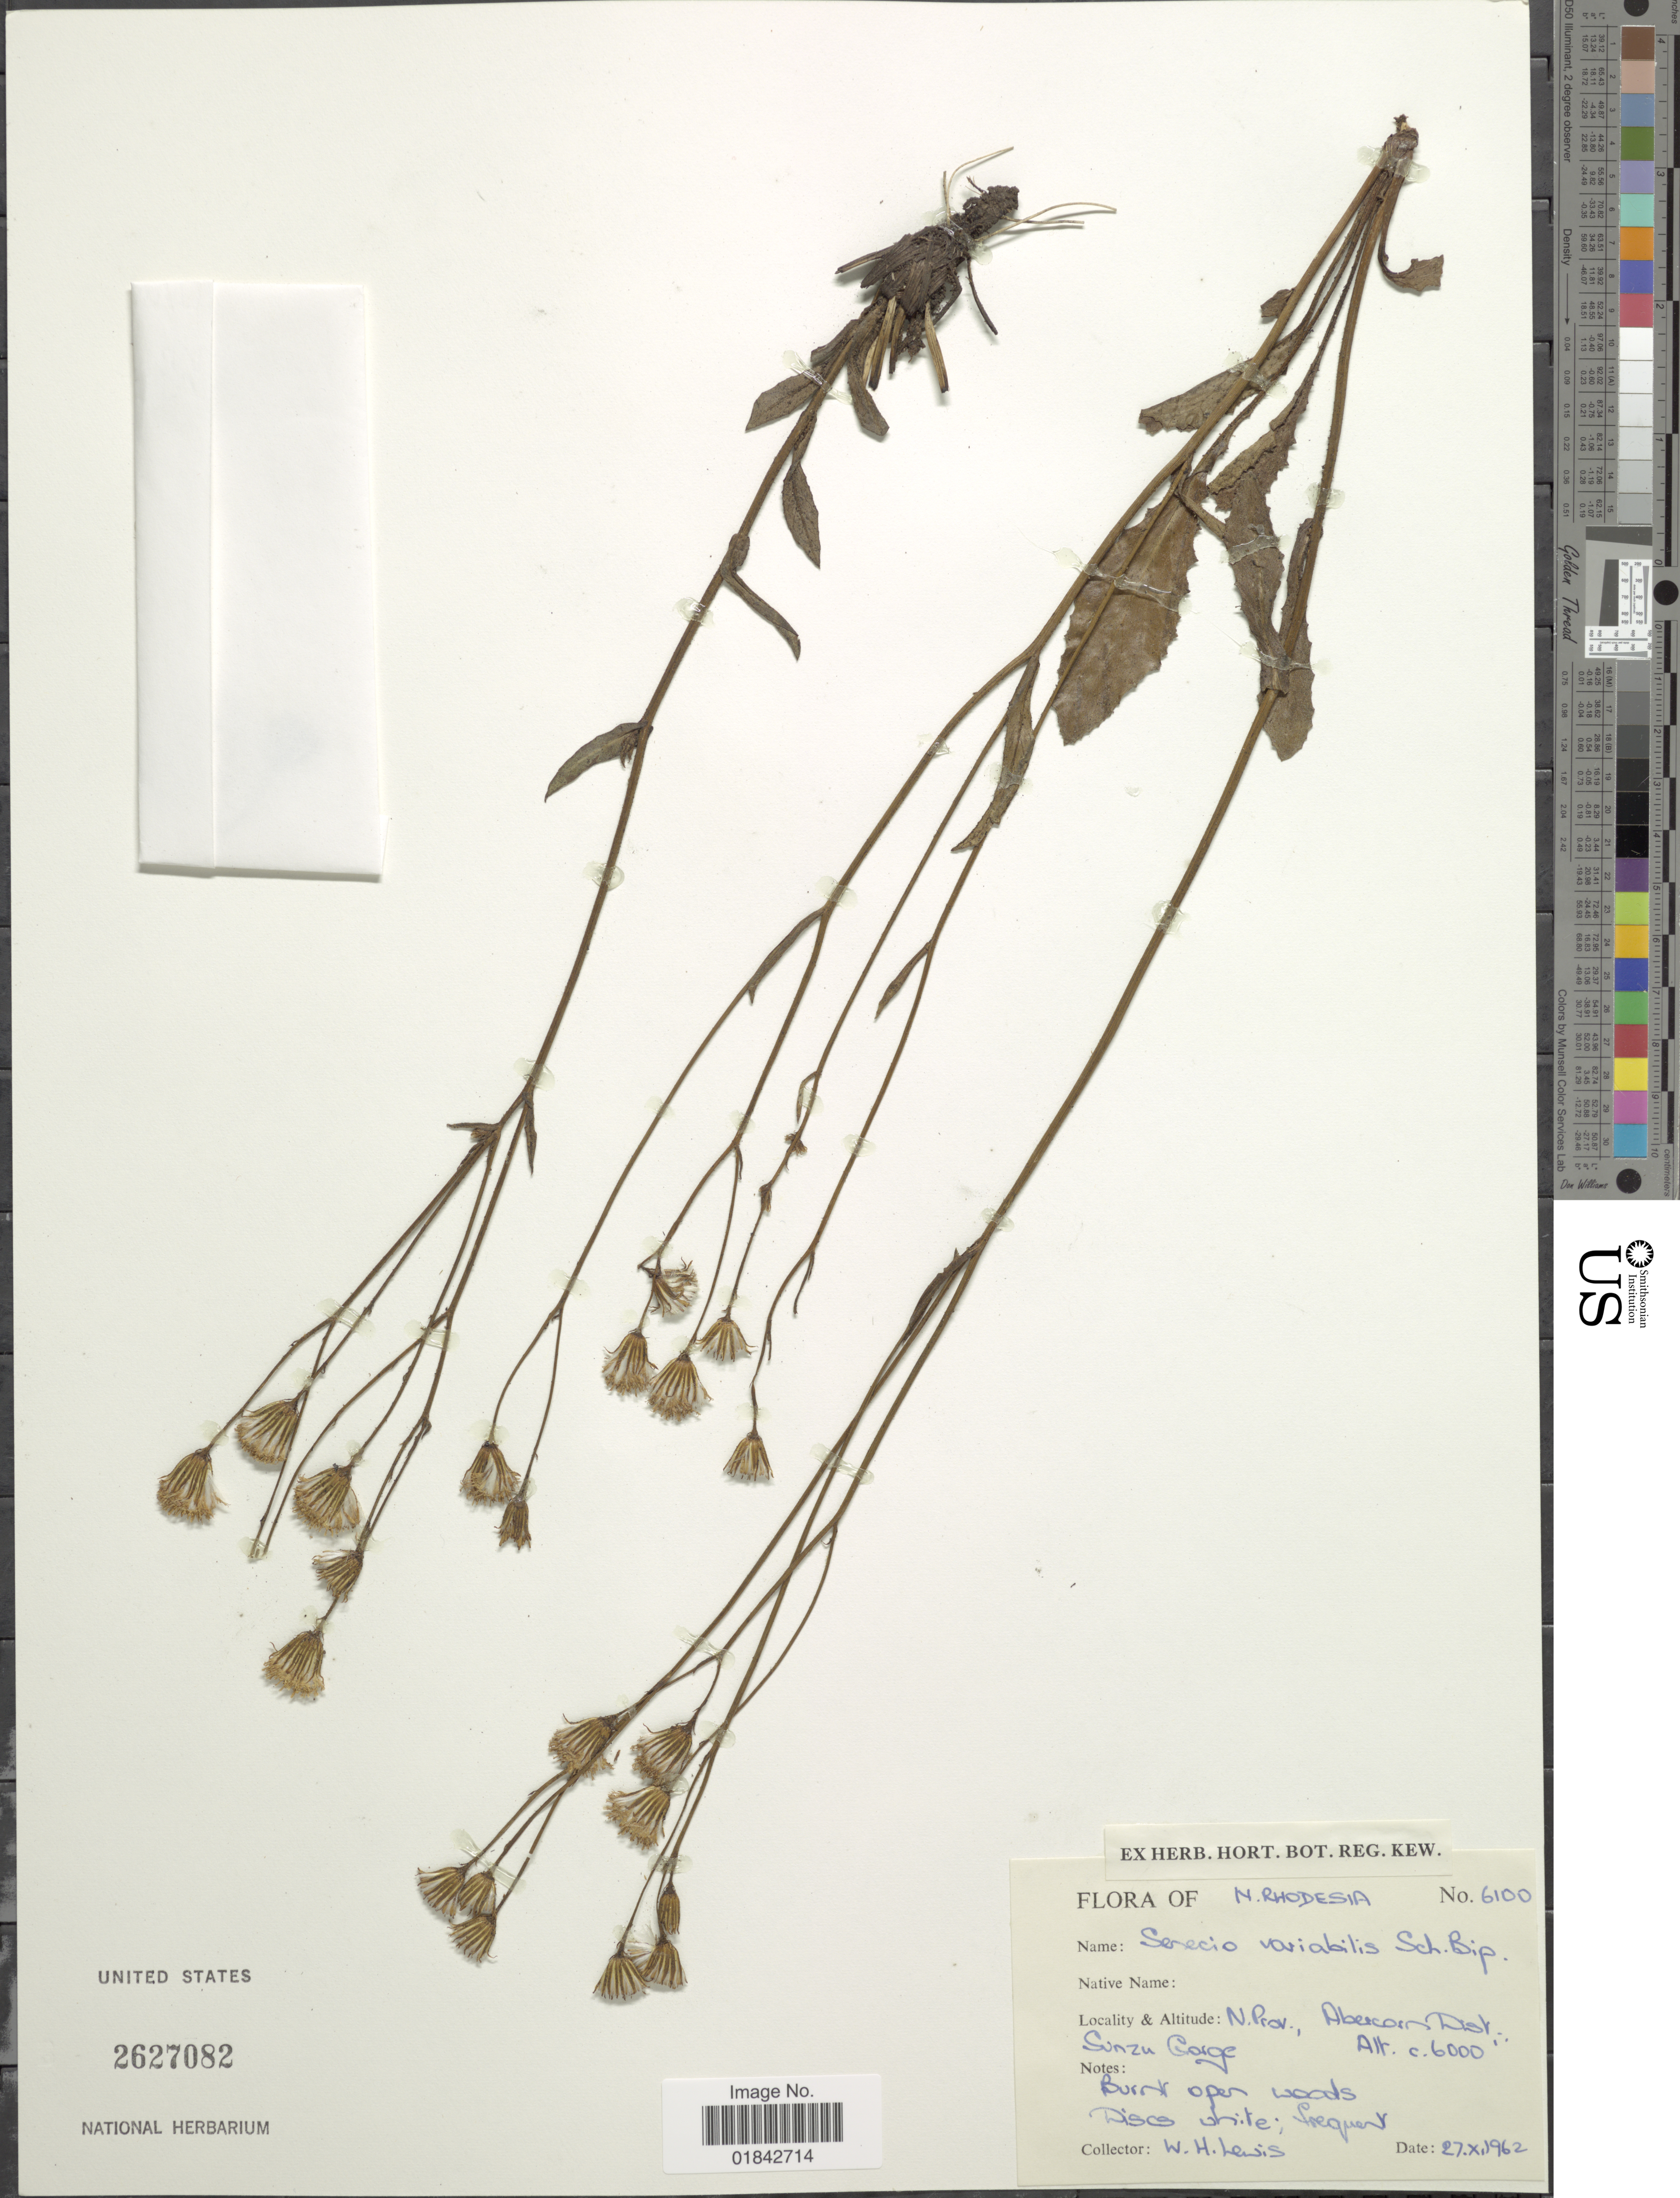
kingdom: Plantae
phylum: Tracheophyta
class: Magnoliopsida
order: Asterales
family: Asteraceae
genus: Senecio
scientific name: Senecio variabilis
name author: DC.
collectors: W. H. Lewis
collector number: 6100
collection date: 1962-10-27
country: Zambia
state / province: Northern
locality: N. Rhodesia, N. Prov., Aberon Dist., Sinzu Gorge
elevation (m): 1829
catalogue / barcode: US 2627082